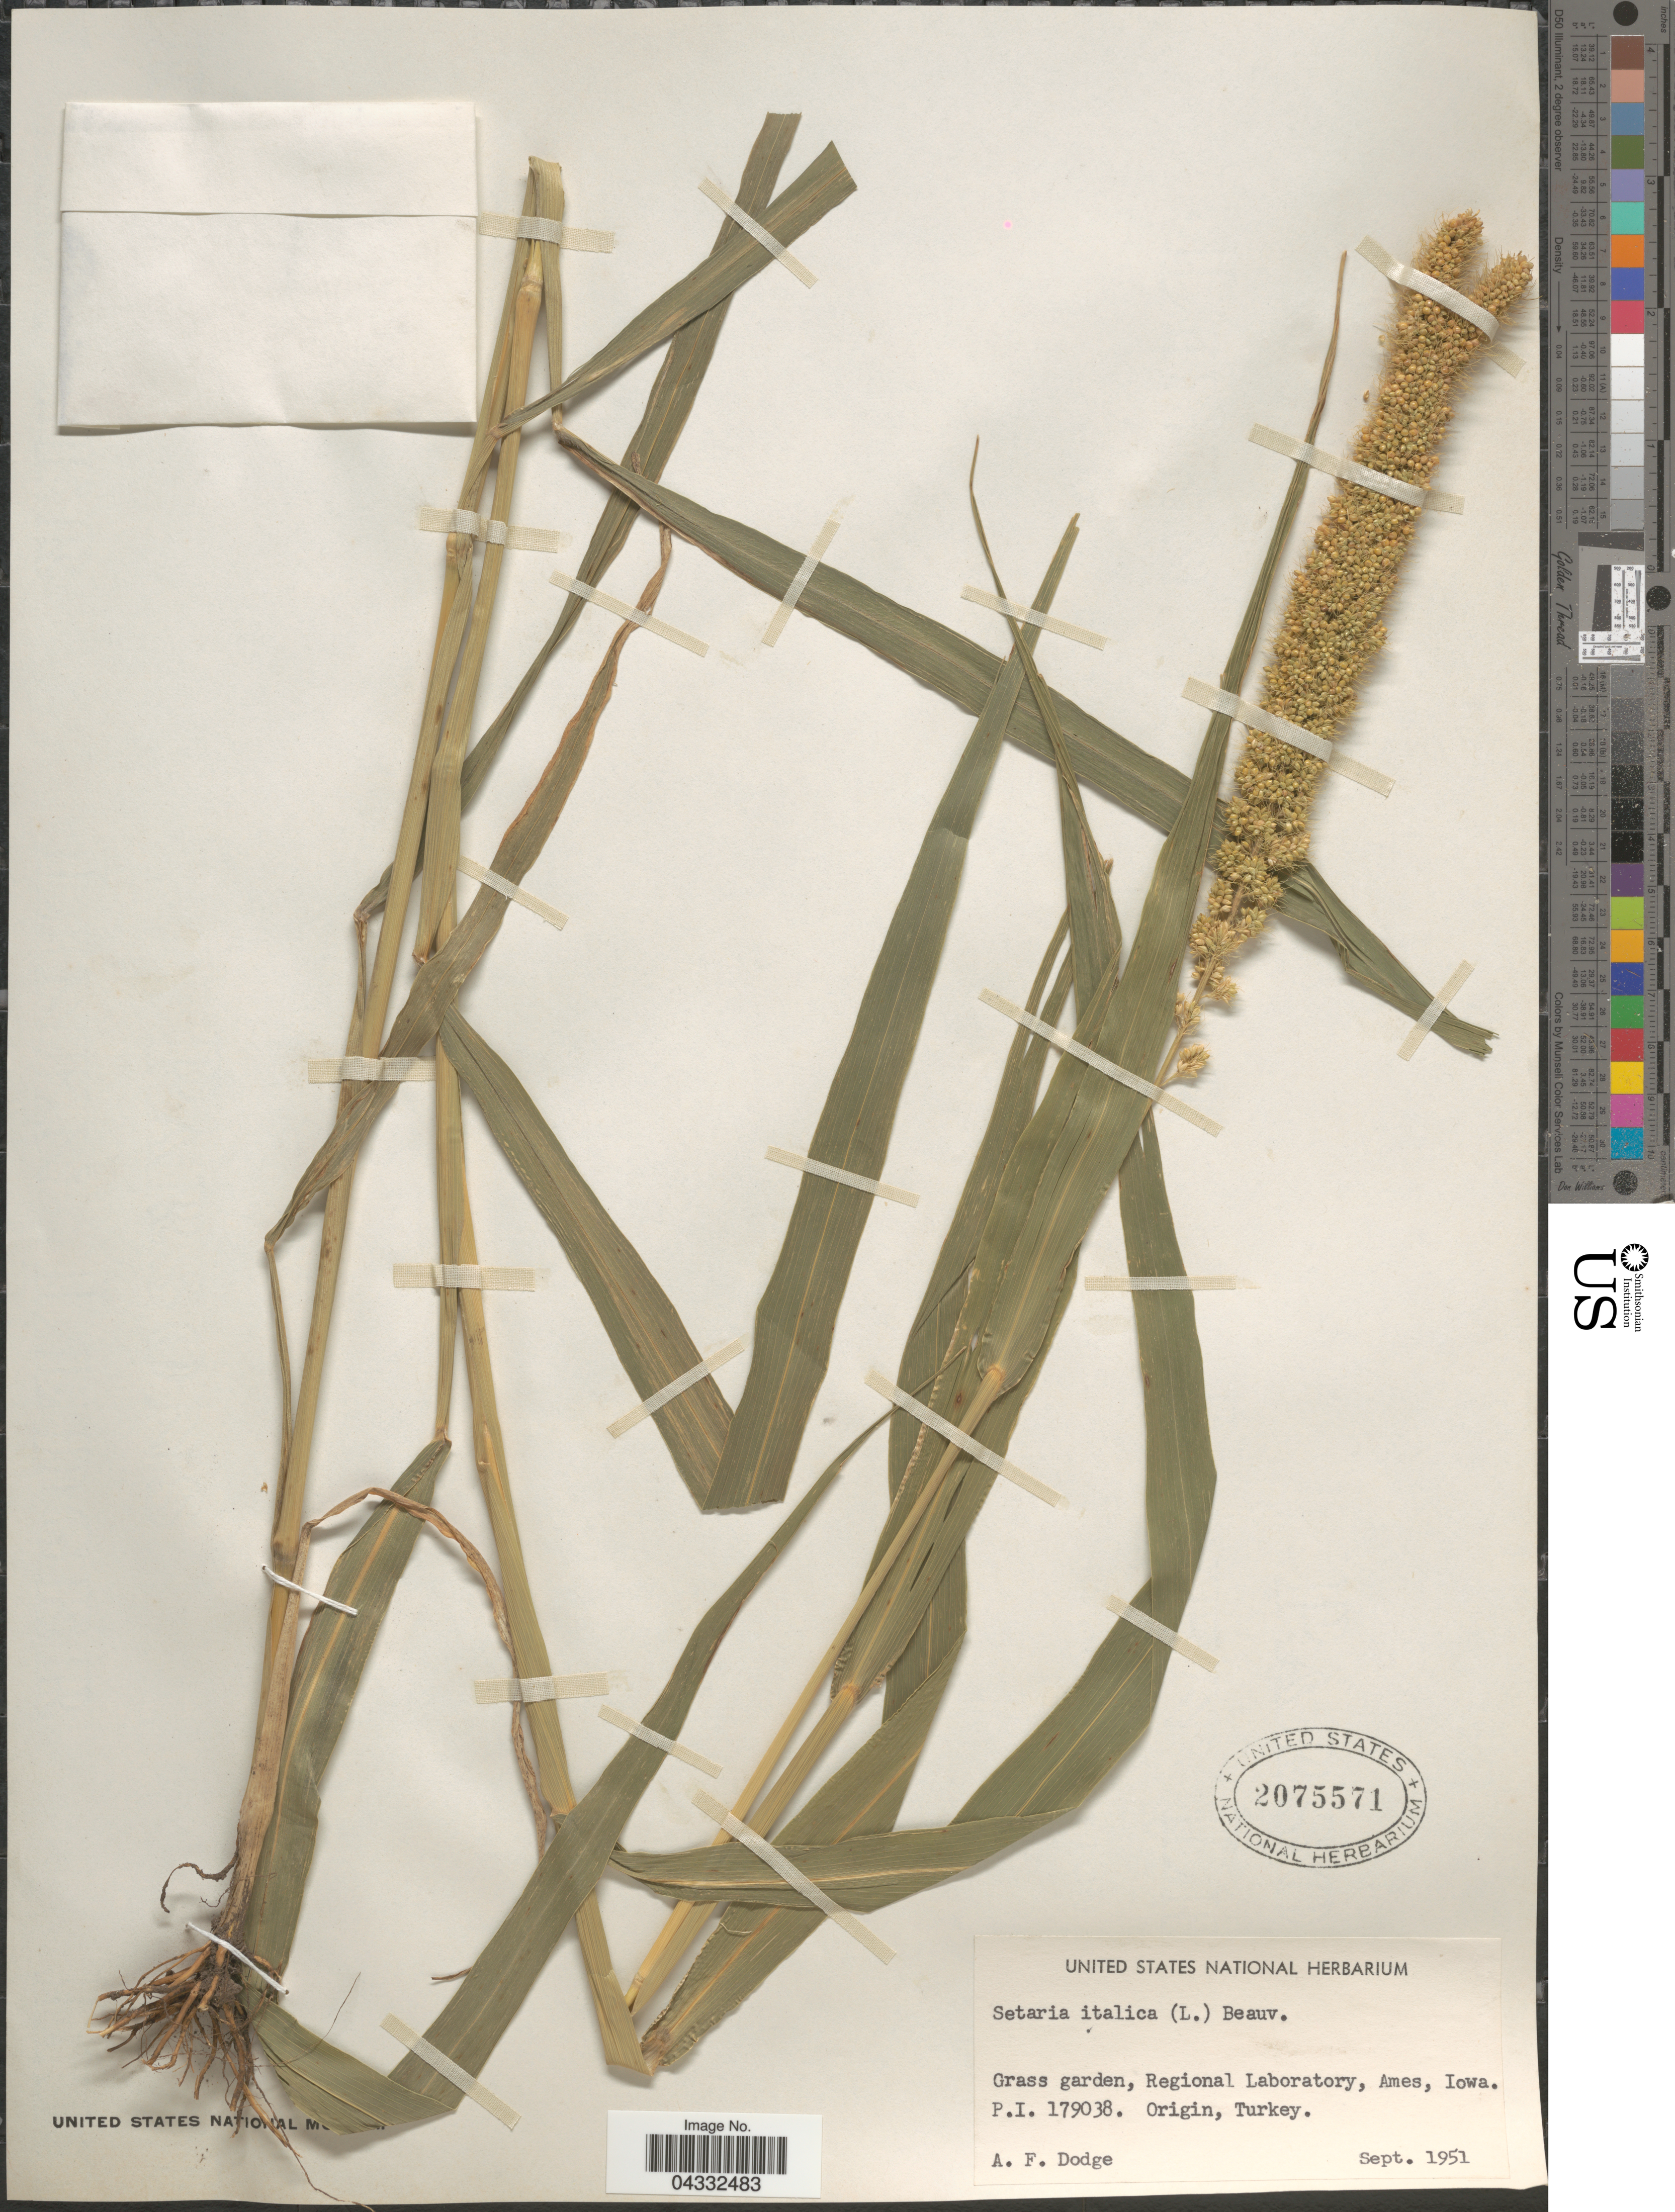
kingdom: Plantae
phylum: Tracheophyta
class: Liliopsida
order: Poales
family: Poaceae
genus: Setaria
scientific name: Setaria italica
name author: (L.) P. Beauv.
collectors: A. Dodge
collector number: P.I.179038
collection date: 1951-09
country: United States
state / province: Iowa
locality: Grass garden, Regional Laboratory, Ames.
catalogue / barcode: US 2075571